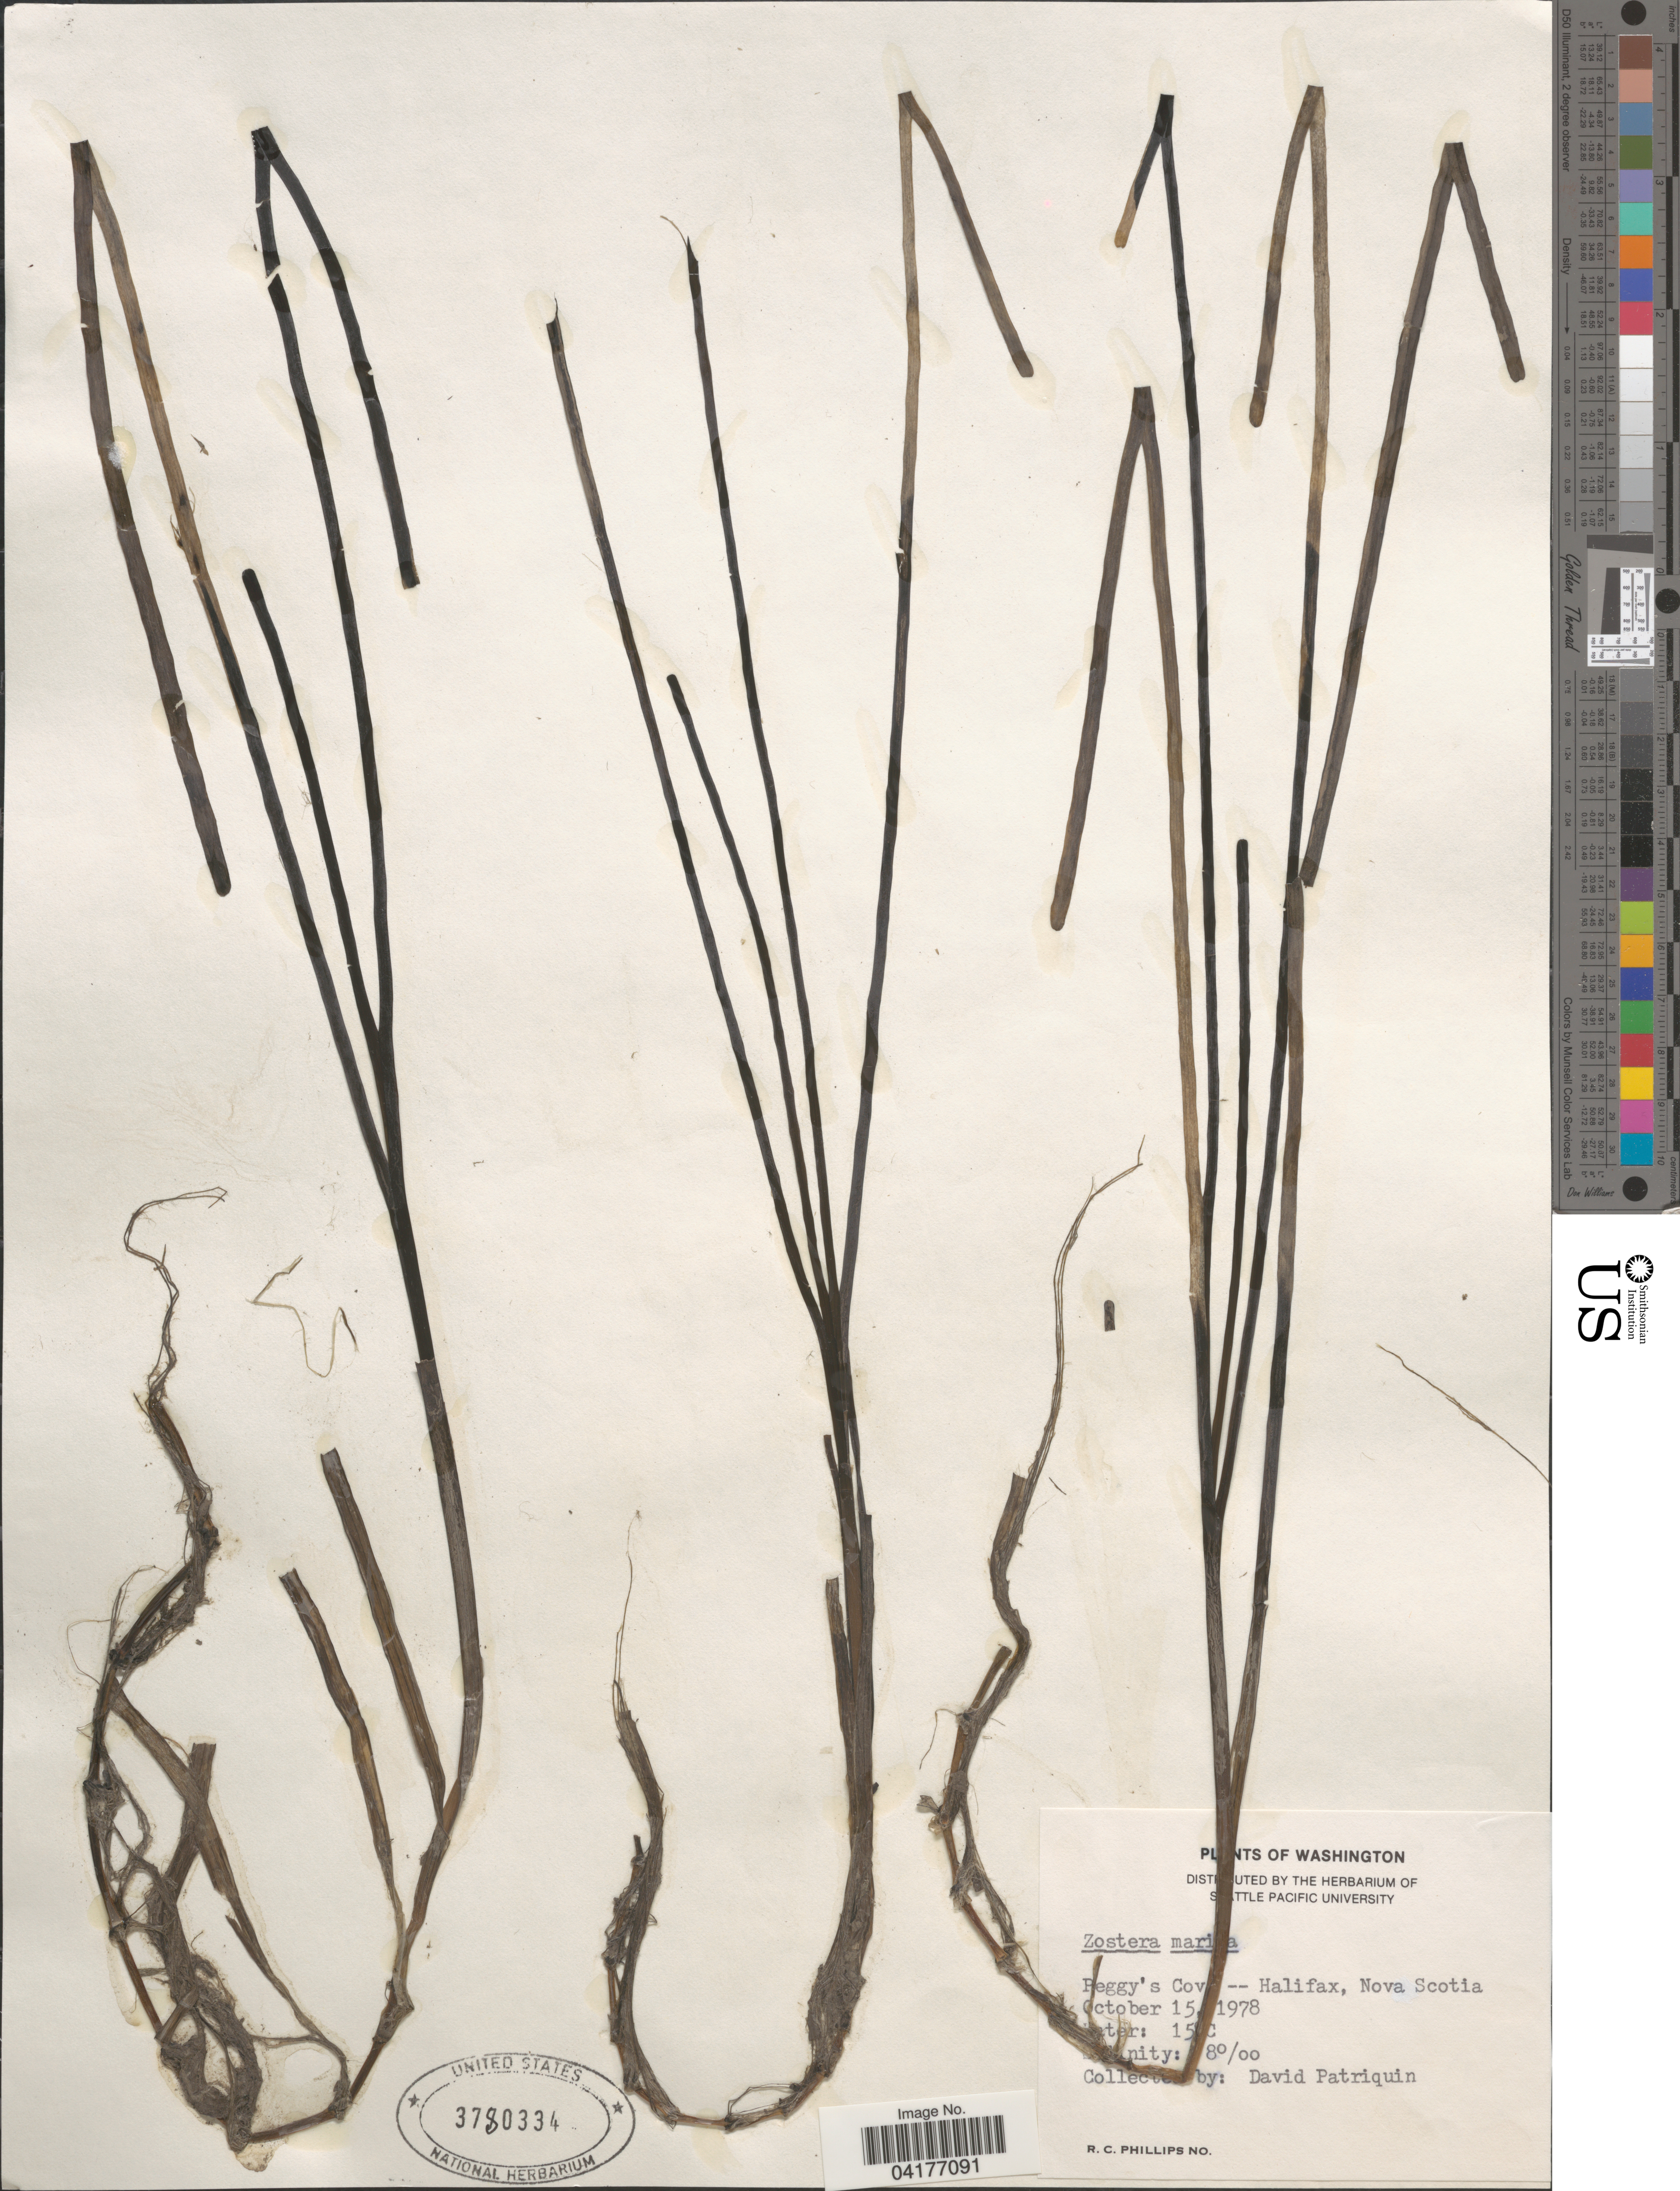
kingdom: Plantae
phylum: Tracheophyta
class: Liliopsida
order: Alismatales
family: Zosteraceae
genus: Zostera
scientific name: Zostera marina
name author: L.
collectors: D. Patriquin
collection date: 1978-10-15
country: Canada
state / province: Nova Scotia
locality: Peggy's Cove -- Halifax.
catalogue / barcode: US 3780334